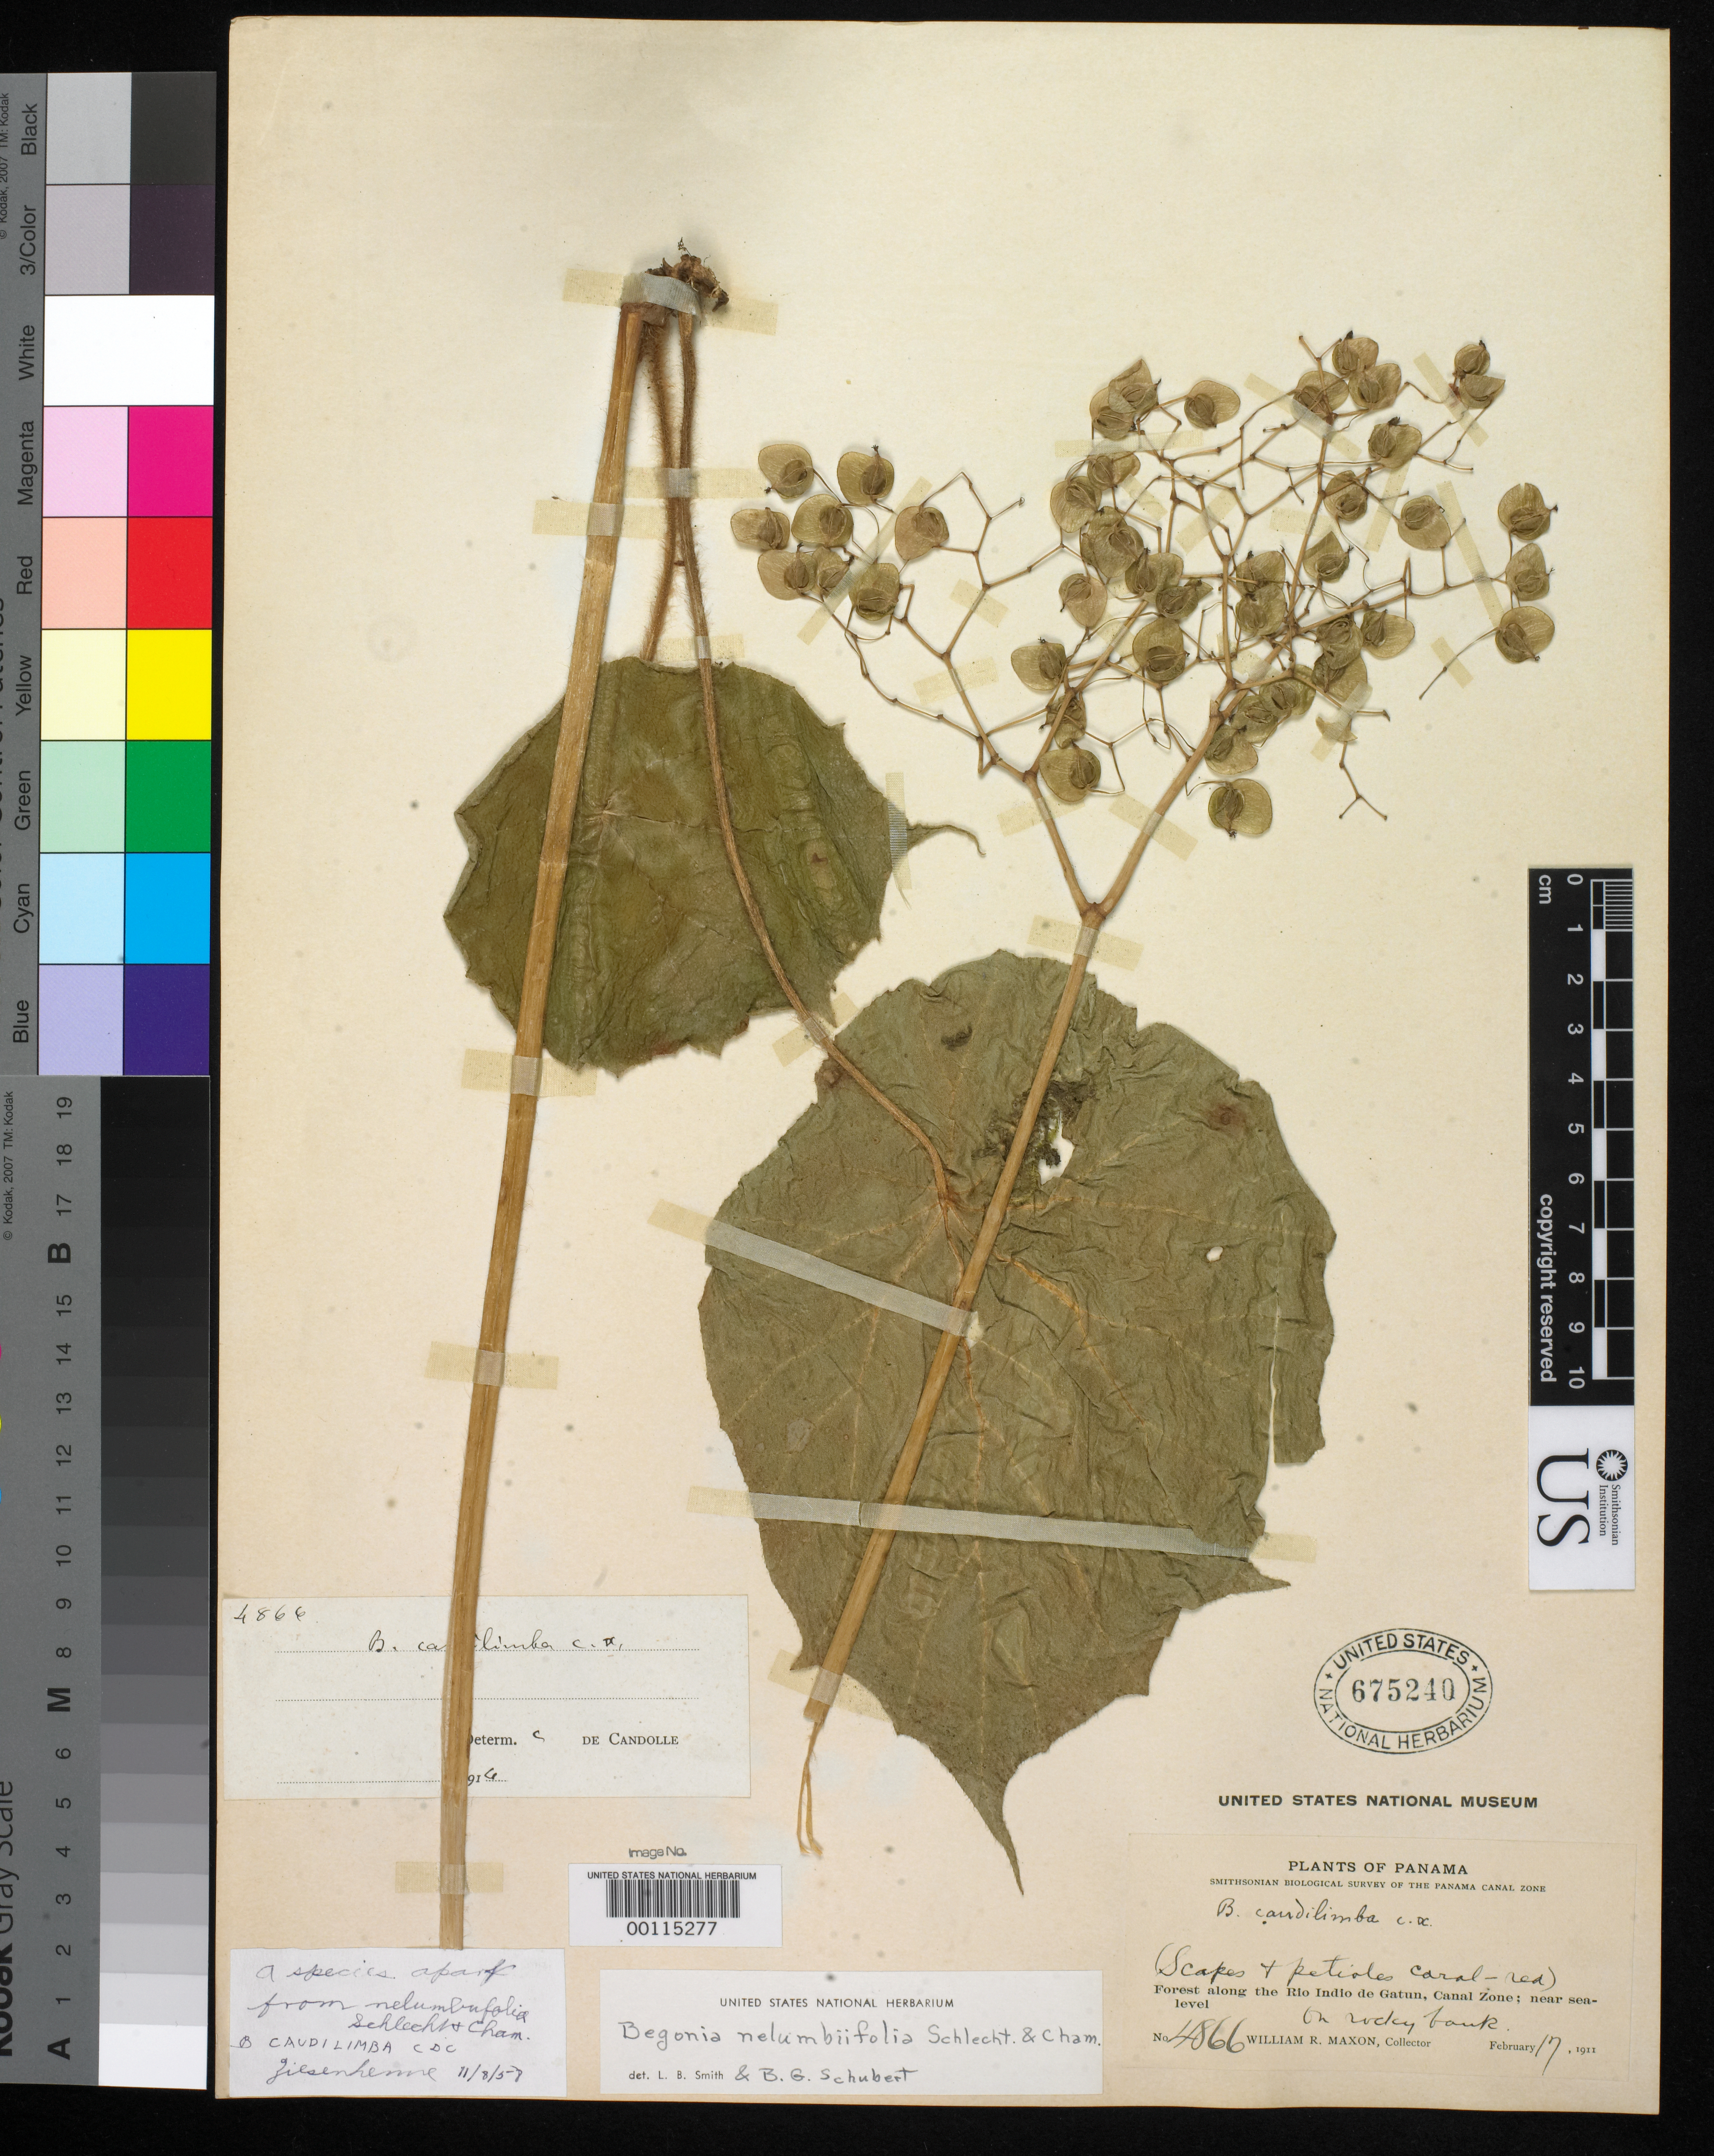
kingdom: Plantae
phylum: Tracheophyta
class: Magnoliopsida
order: Cucurbitales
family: Begoniaceae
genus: Begonia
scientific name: Begonia caudilimba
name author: C. DC.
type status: Type Collection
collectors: W. R. Maxon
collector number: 4866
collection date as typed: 17 Feb 1911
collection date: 1911-02-17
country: Panama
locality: Rio Indio de Gatun.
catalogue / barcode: US 675240